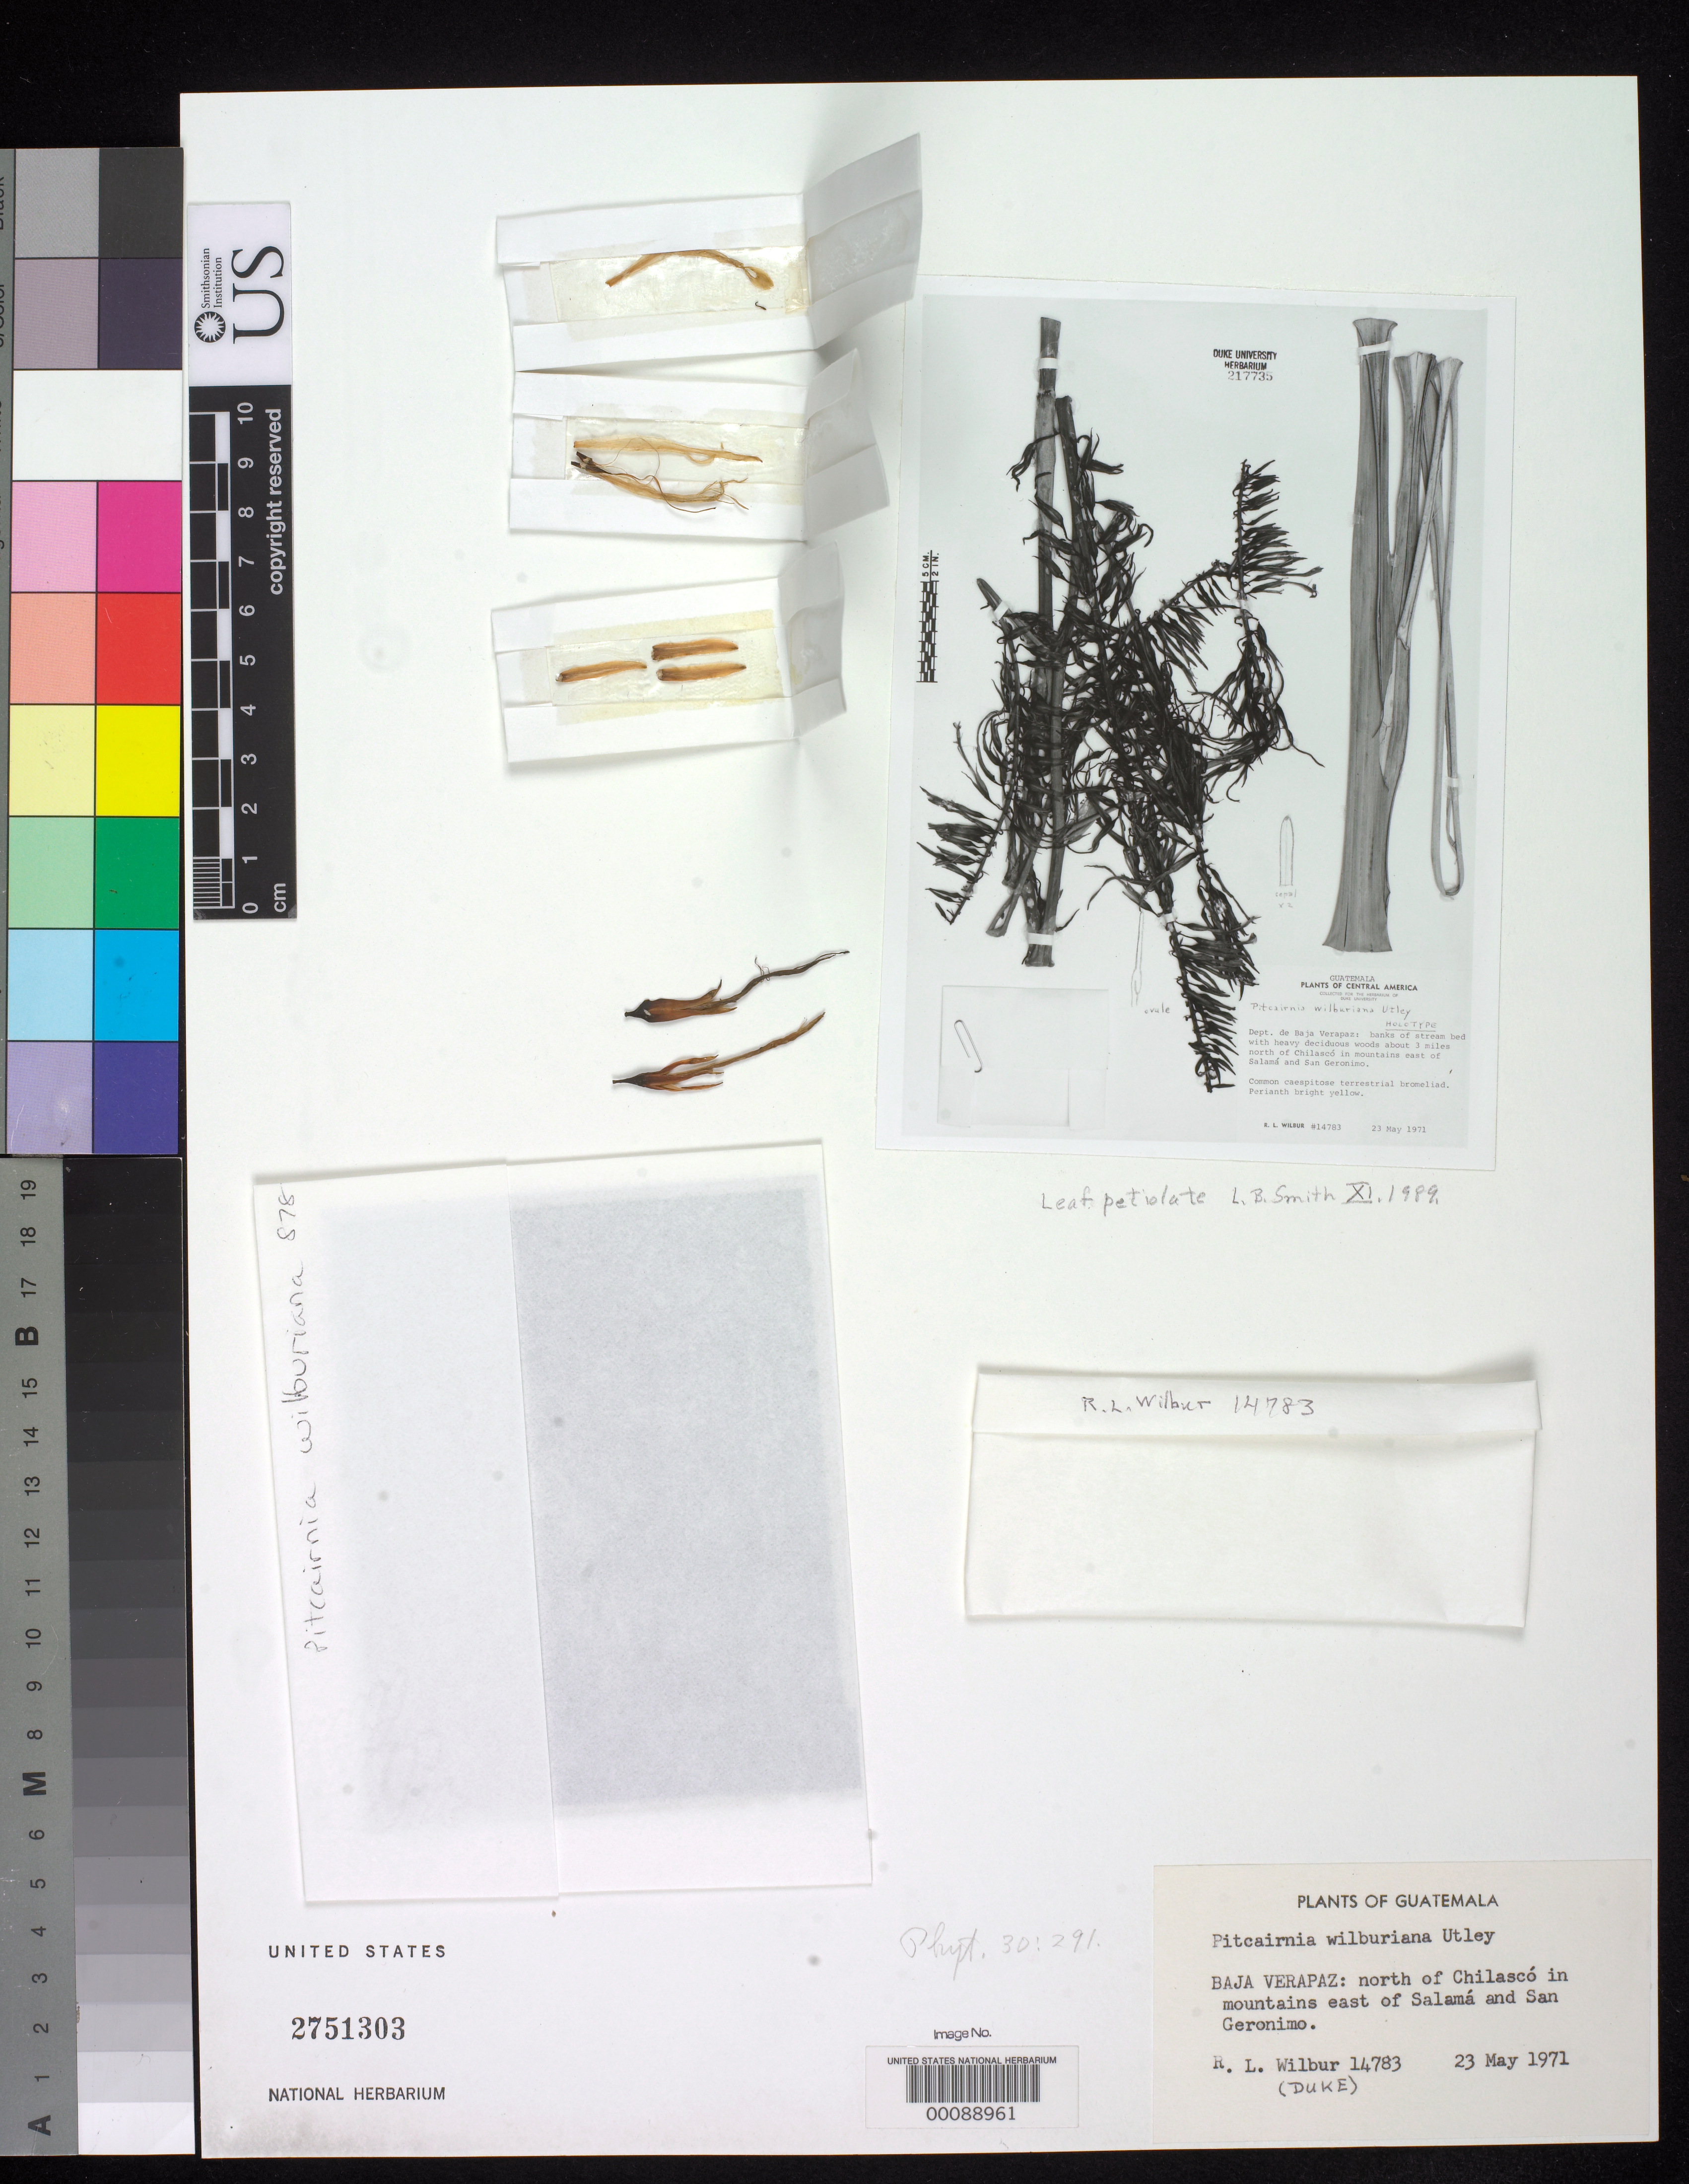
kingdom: Plantae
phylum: Tracheophyta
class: Liliopsida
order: Poales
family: Bromeliaceae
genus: Pitcairnia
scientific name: Pitcairnia wilburiana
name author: Utley in L.B. Sm. & Read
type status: Type Fragment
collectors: R. L. Wilbur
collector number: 14783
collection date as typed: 23 May 1971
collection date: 1971-05-23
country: Guatemala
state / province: Baja Verapaz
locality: Chilasco, ca 3 mi N of Chilasco in mountains E of Salama & San Geronimo.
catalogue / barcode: US 2751303